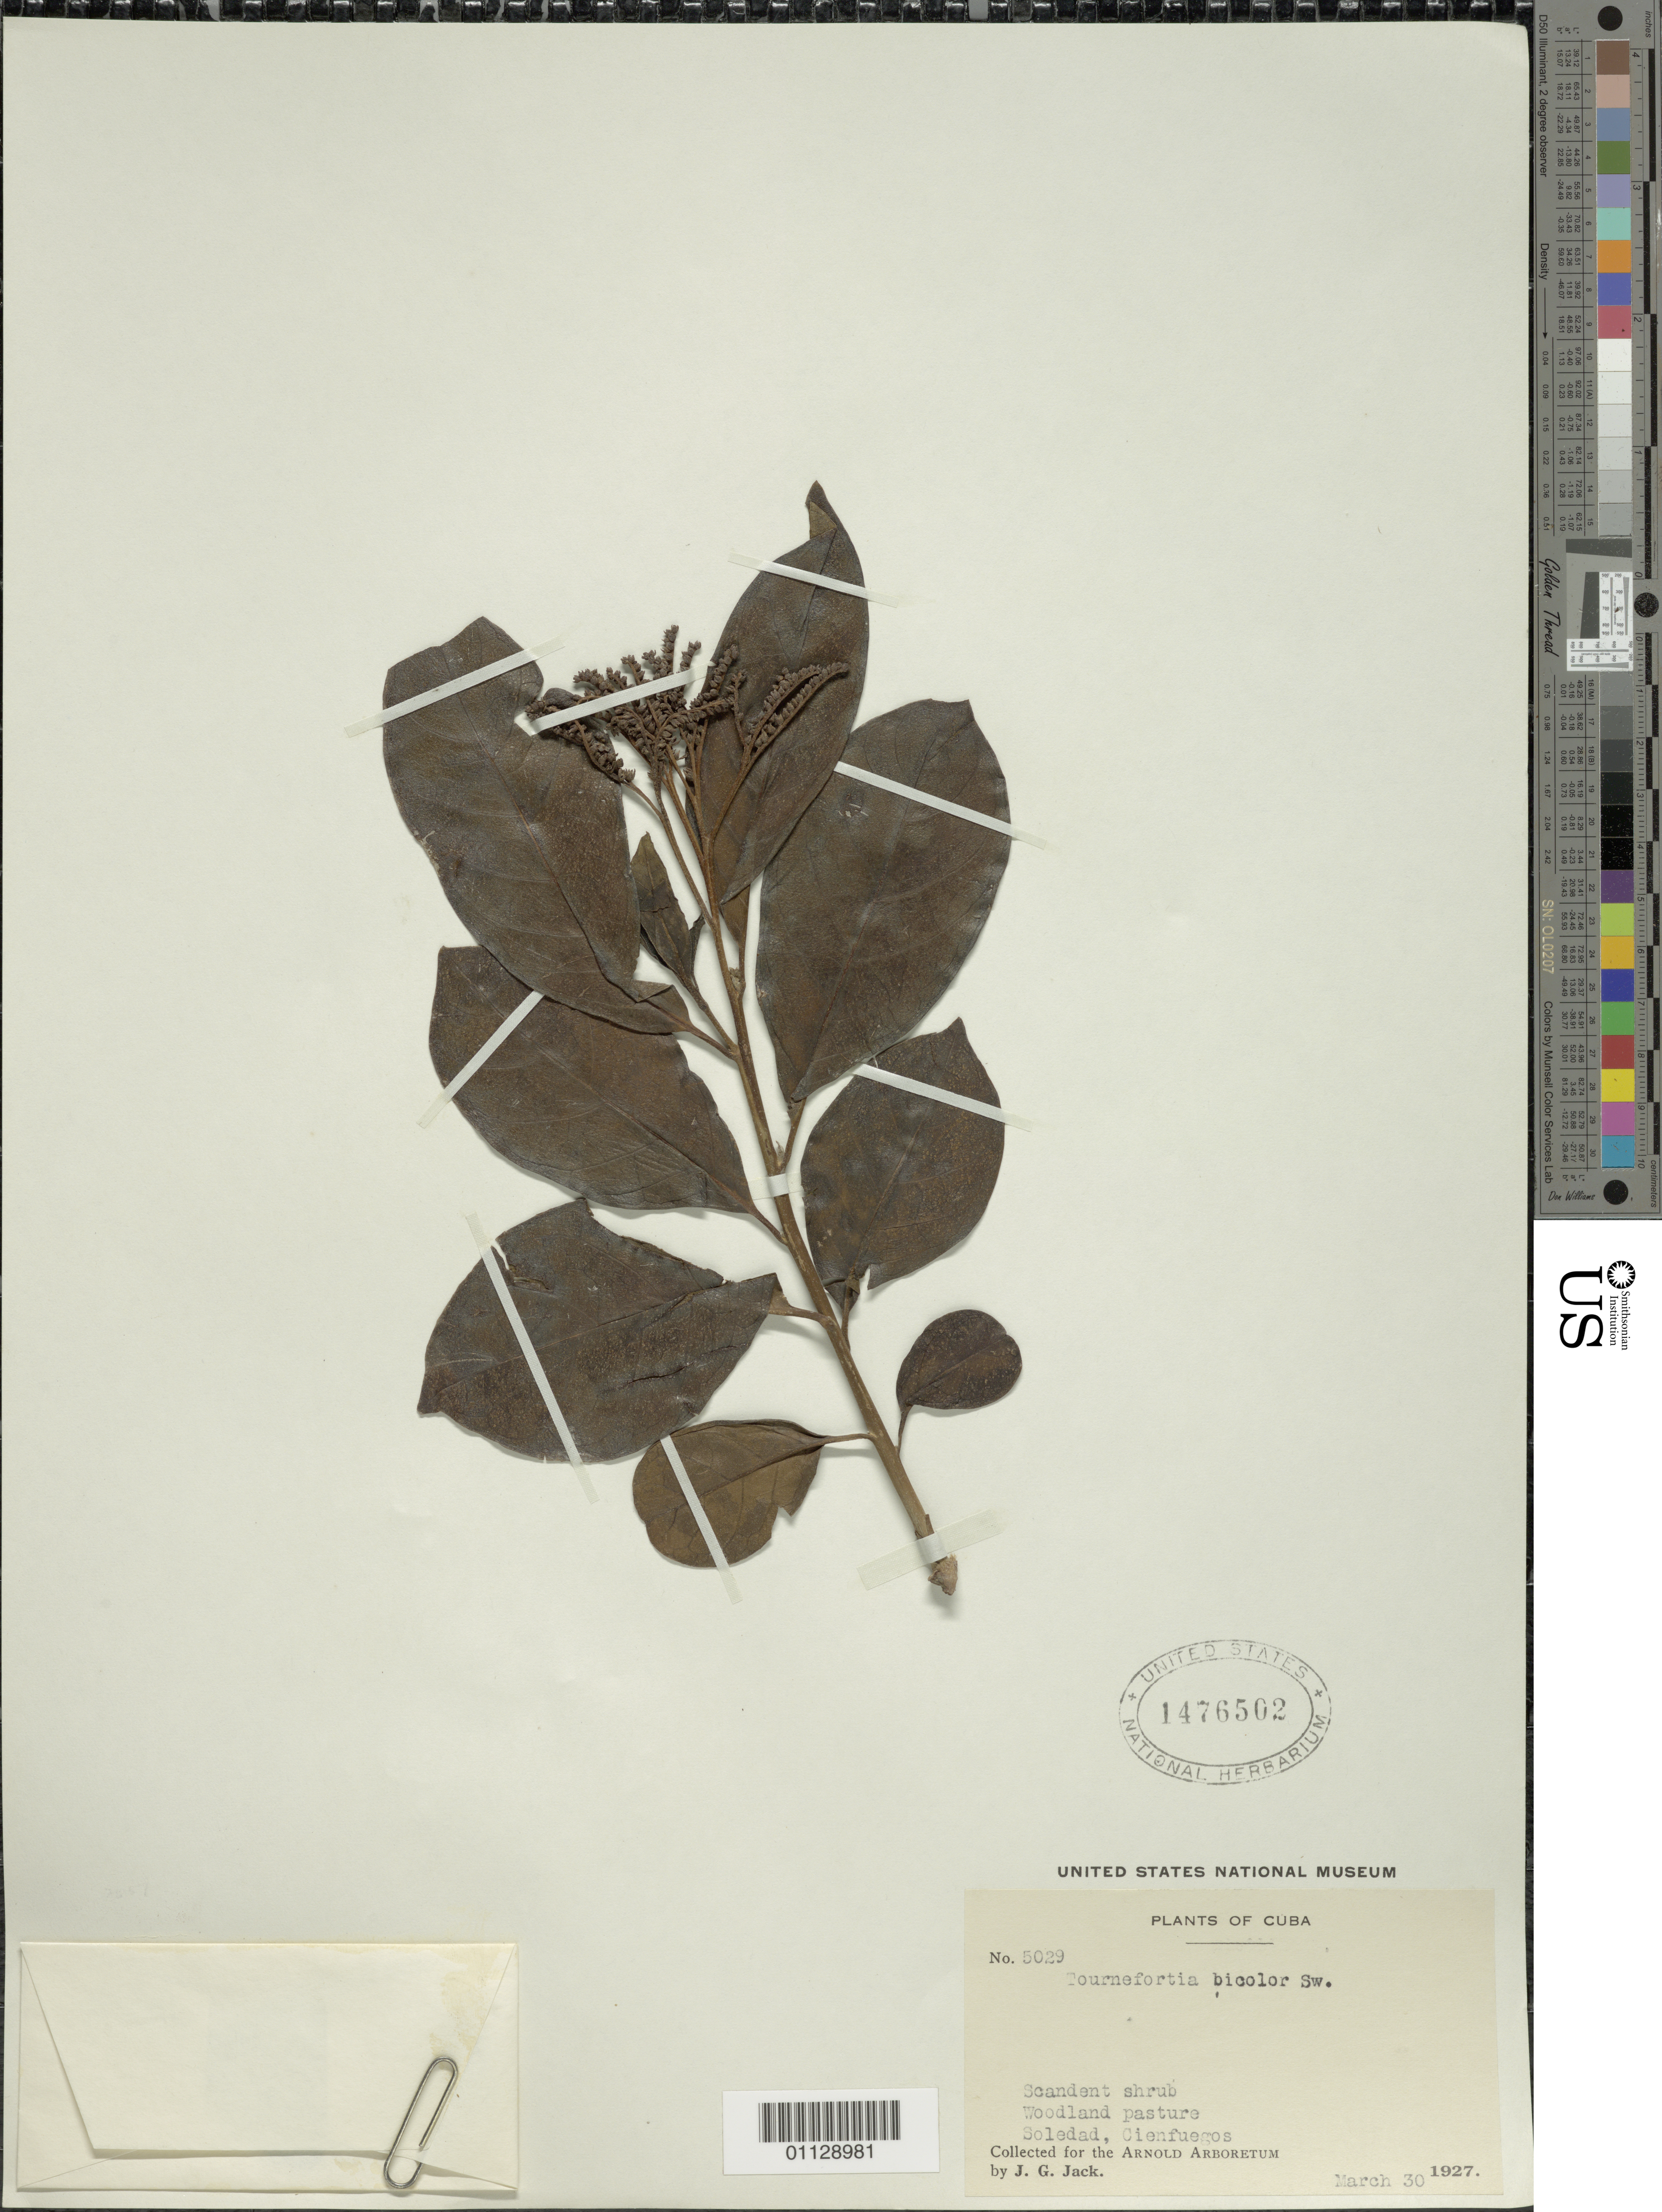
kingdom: Plantae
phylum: Tracheophyta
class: Magnoliopsida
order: Boraginales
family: Heliotropiaceae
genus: Tournefortia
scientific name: Tournefortia bicolor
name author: Sw.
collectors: J. G. Jack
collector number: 5029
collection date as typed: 30 Mar 1927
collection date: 1927-03-30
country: Cuba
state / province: Cienfuegos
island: Cuba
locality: Soledad, Cienfuegos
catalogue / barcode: US 1476502